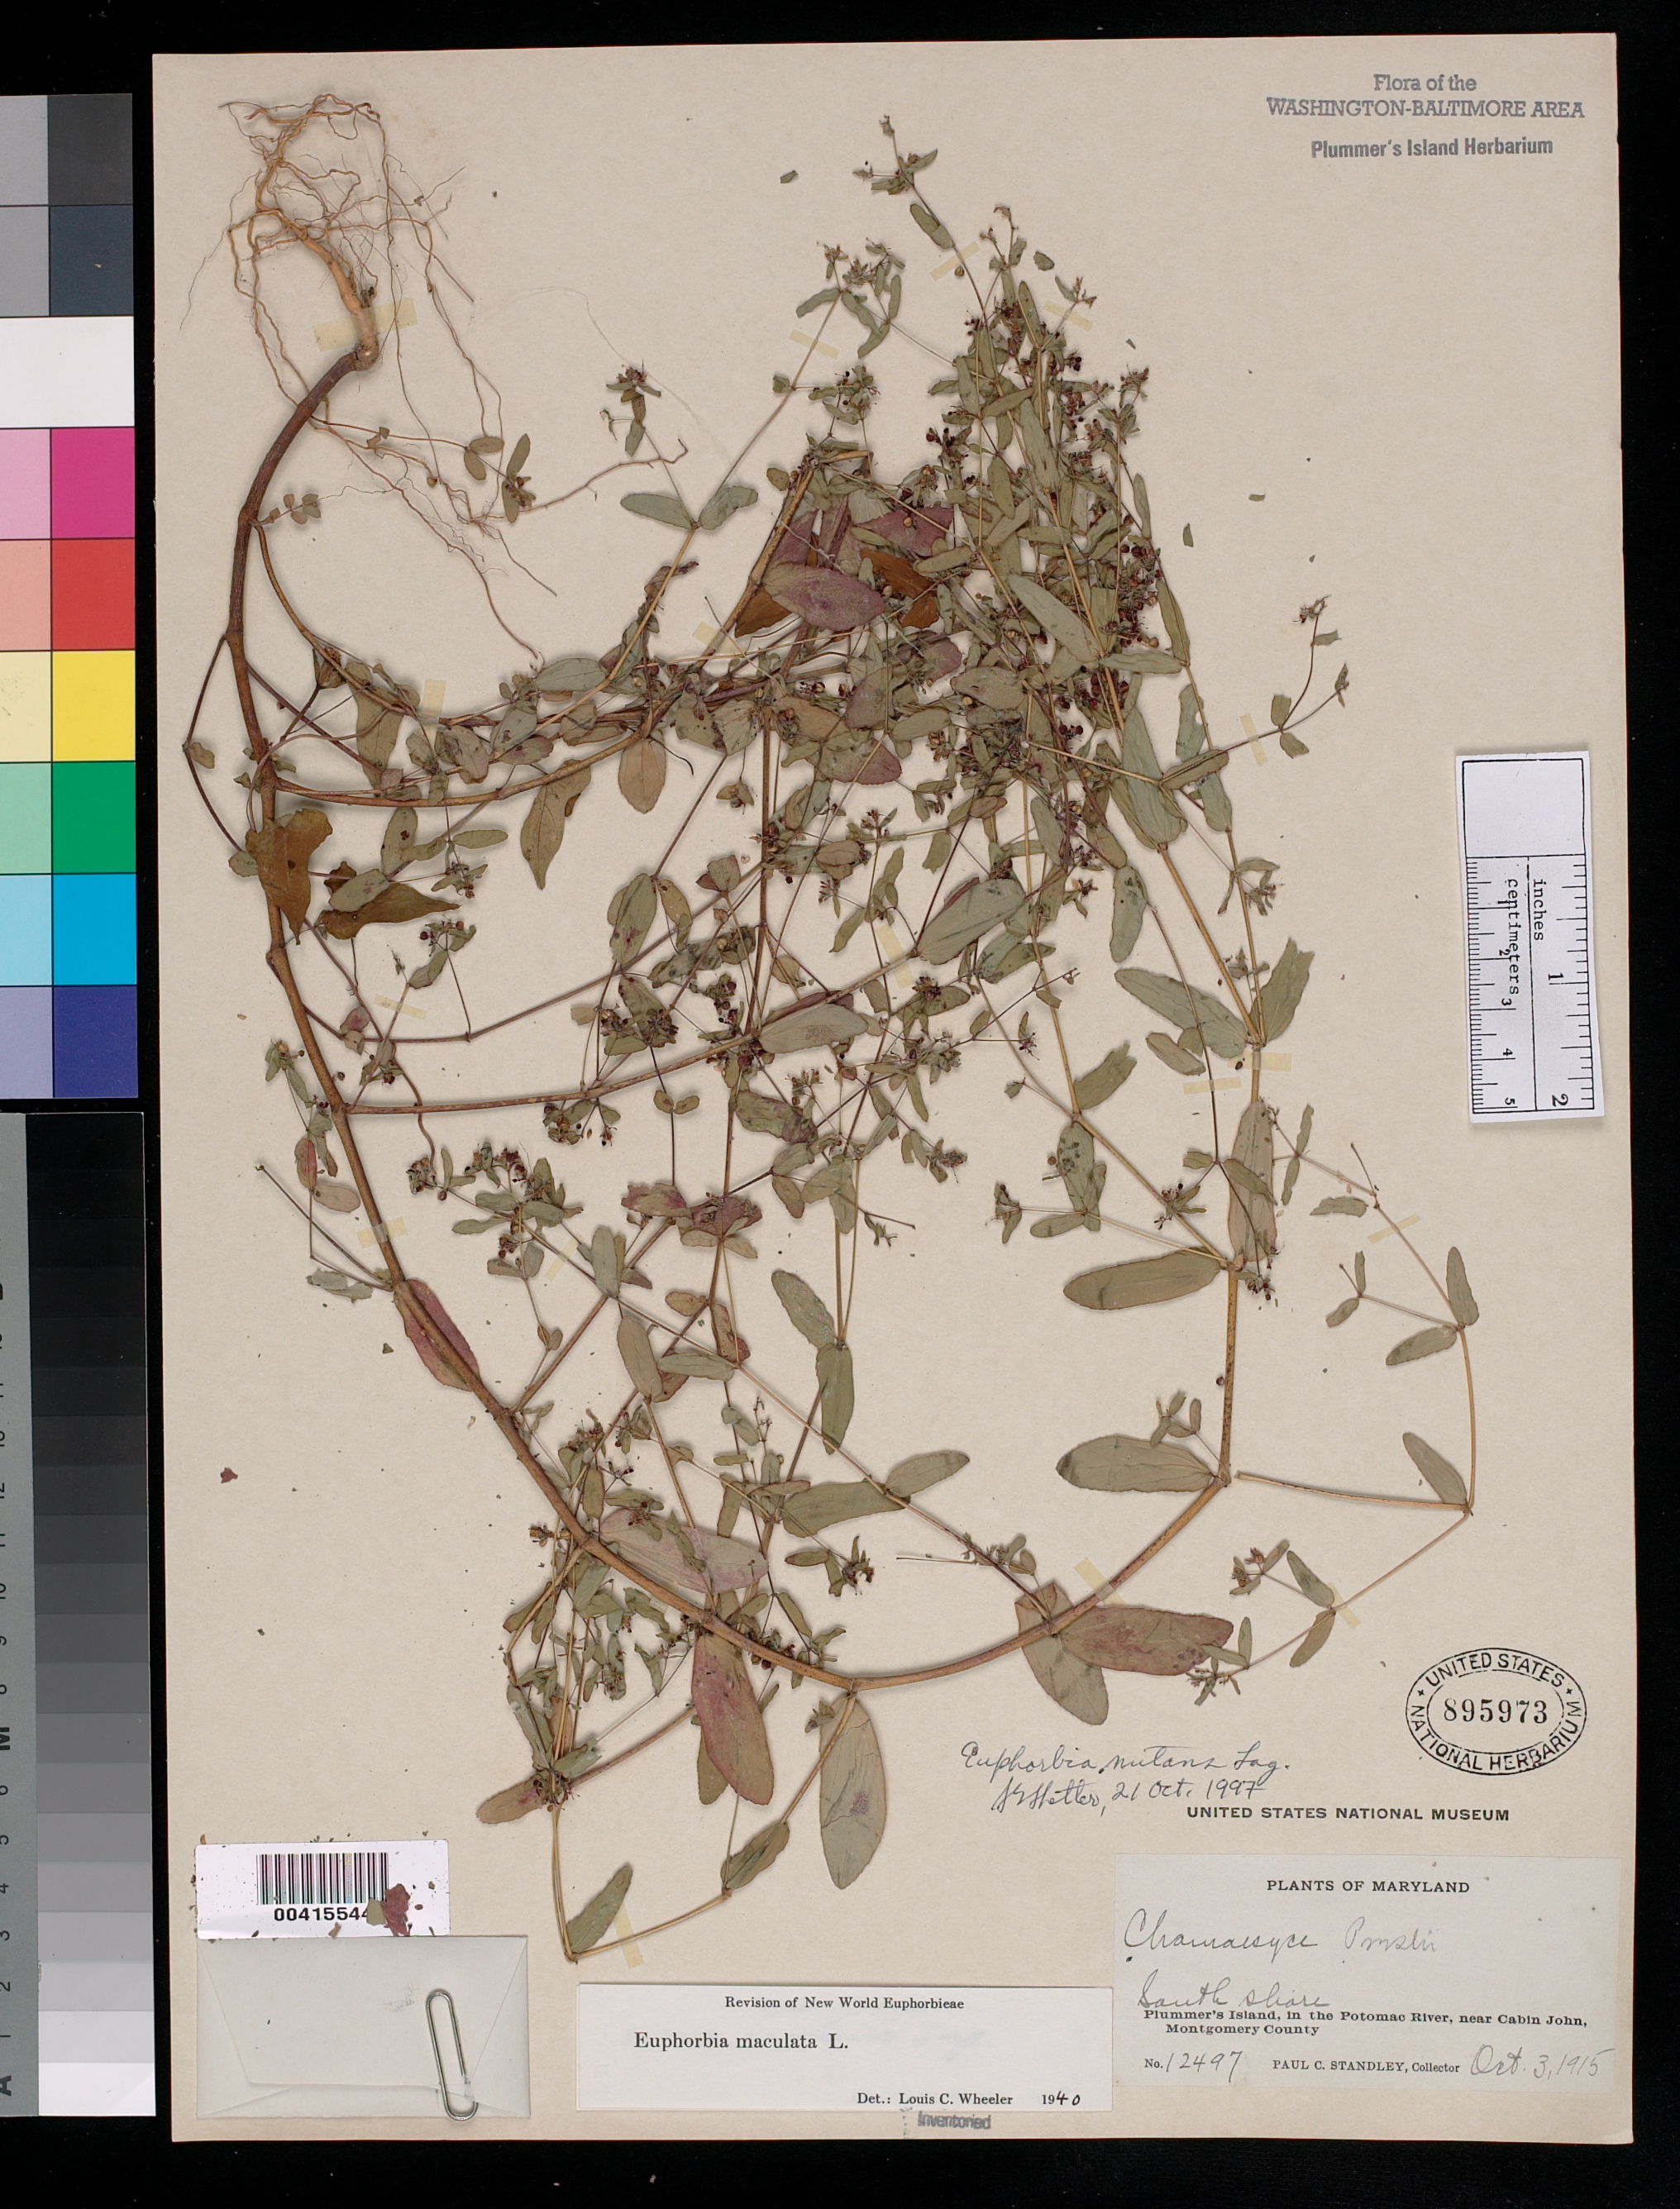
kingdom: Plantae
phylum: Tracheophyta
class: Magnoliopsida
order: Malpighiales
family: Euphorbiaceae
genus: Euphorbia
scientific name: Euphorbia nutans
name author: Lag.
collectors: P. C. Standley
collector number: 12497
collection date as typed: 03 Oct 1915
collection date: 1915-10-03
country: United States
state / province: Maryland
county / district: Montgomery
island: Plummers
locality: Plummer's Island; south Shore Plummers Island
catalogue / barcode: US 895973